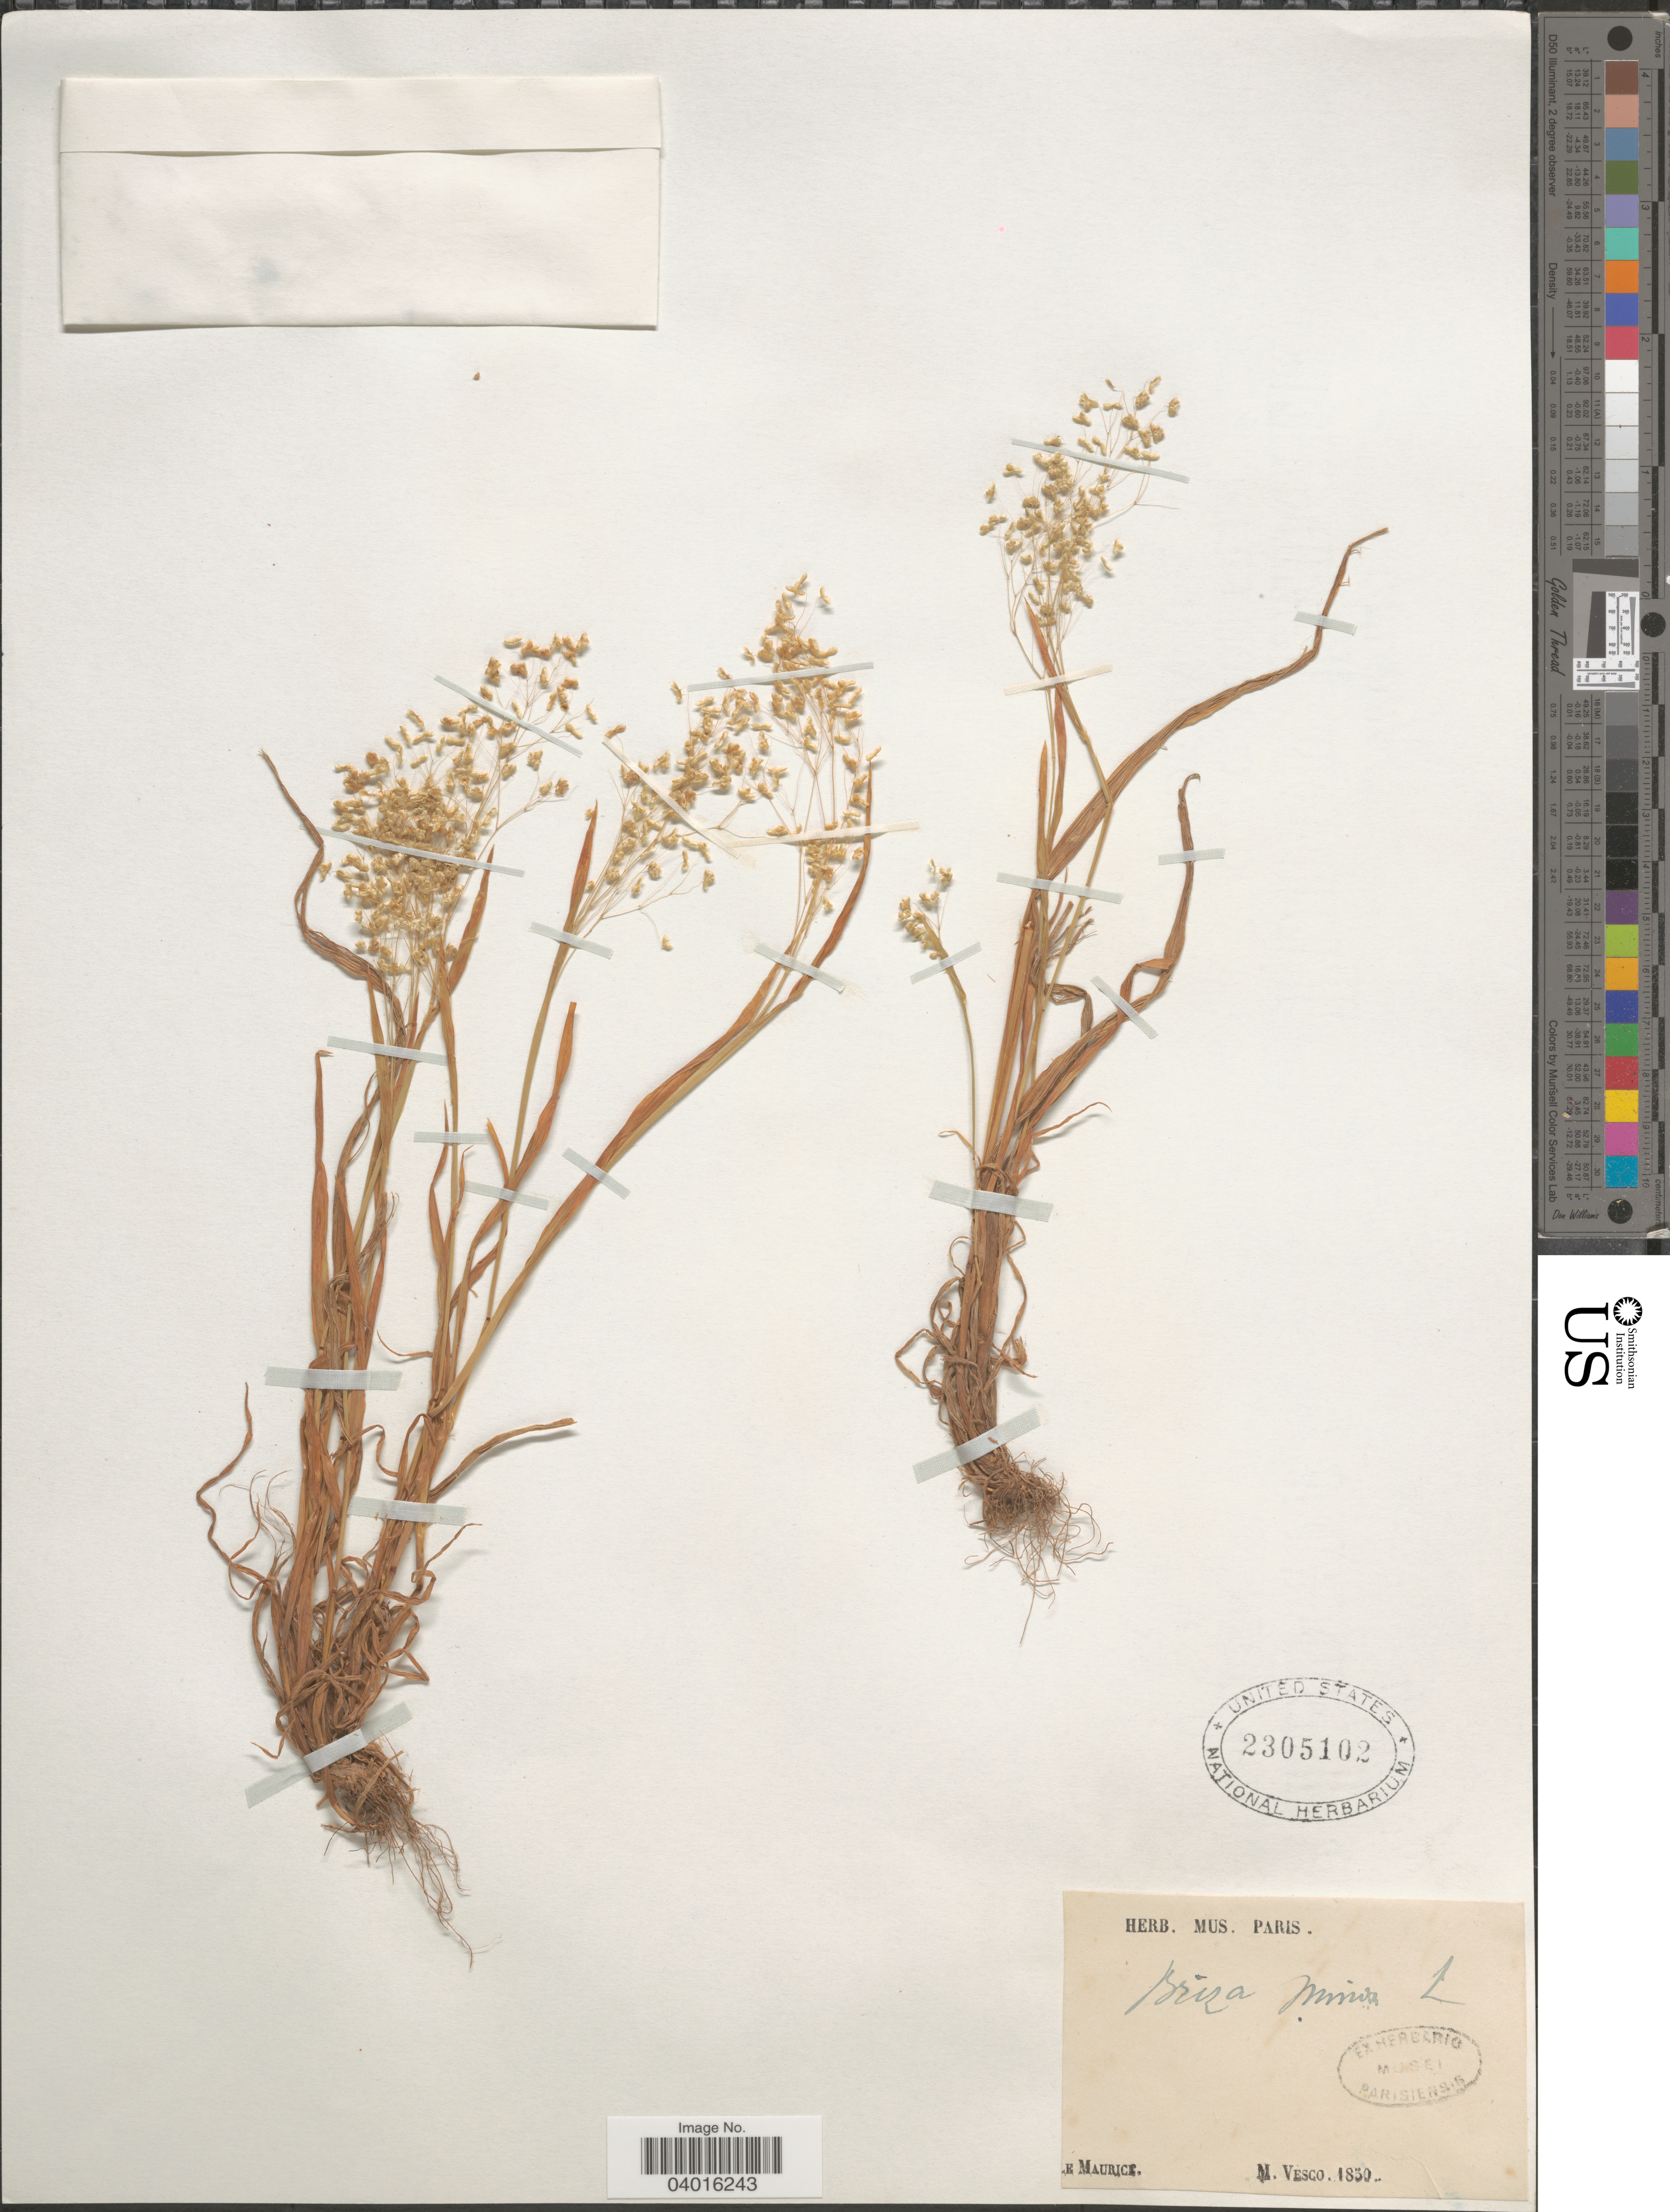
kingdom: Plantae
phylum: Tracheophyta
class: Liliopsida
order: Poales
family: Poaceae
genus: Briza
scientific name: Briza minor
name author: L.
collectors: M. Vesco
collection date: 1850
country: Mauritius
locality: E. Maurice. [interpreted]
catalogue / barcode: US 2305102